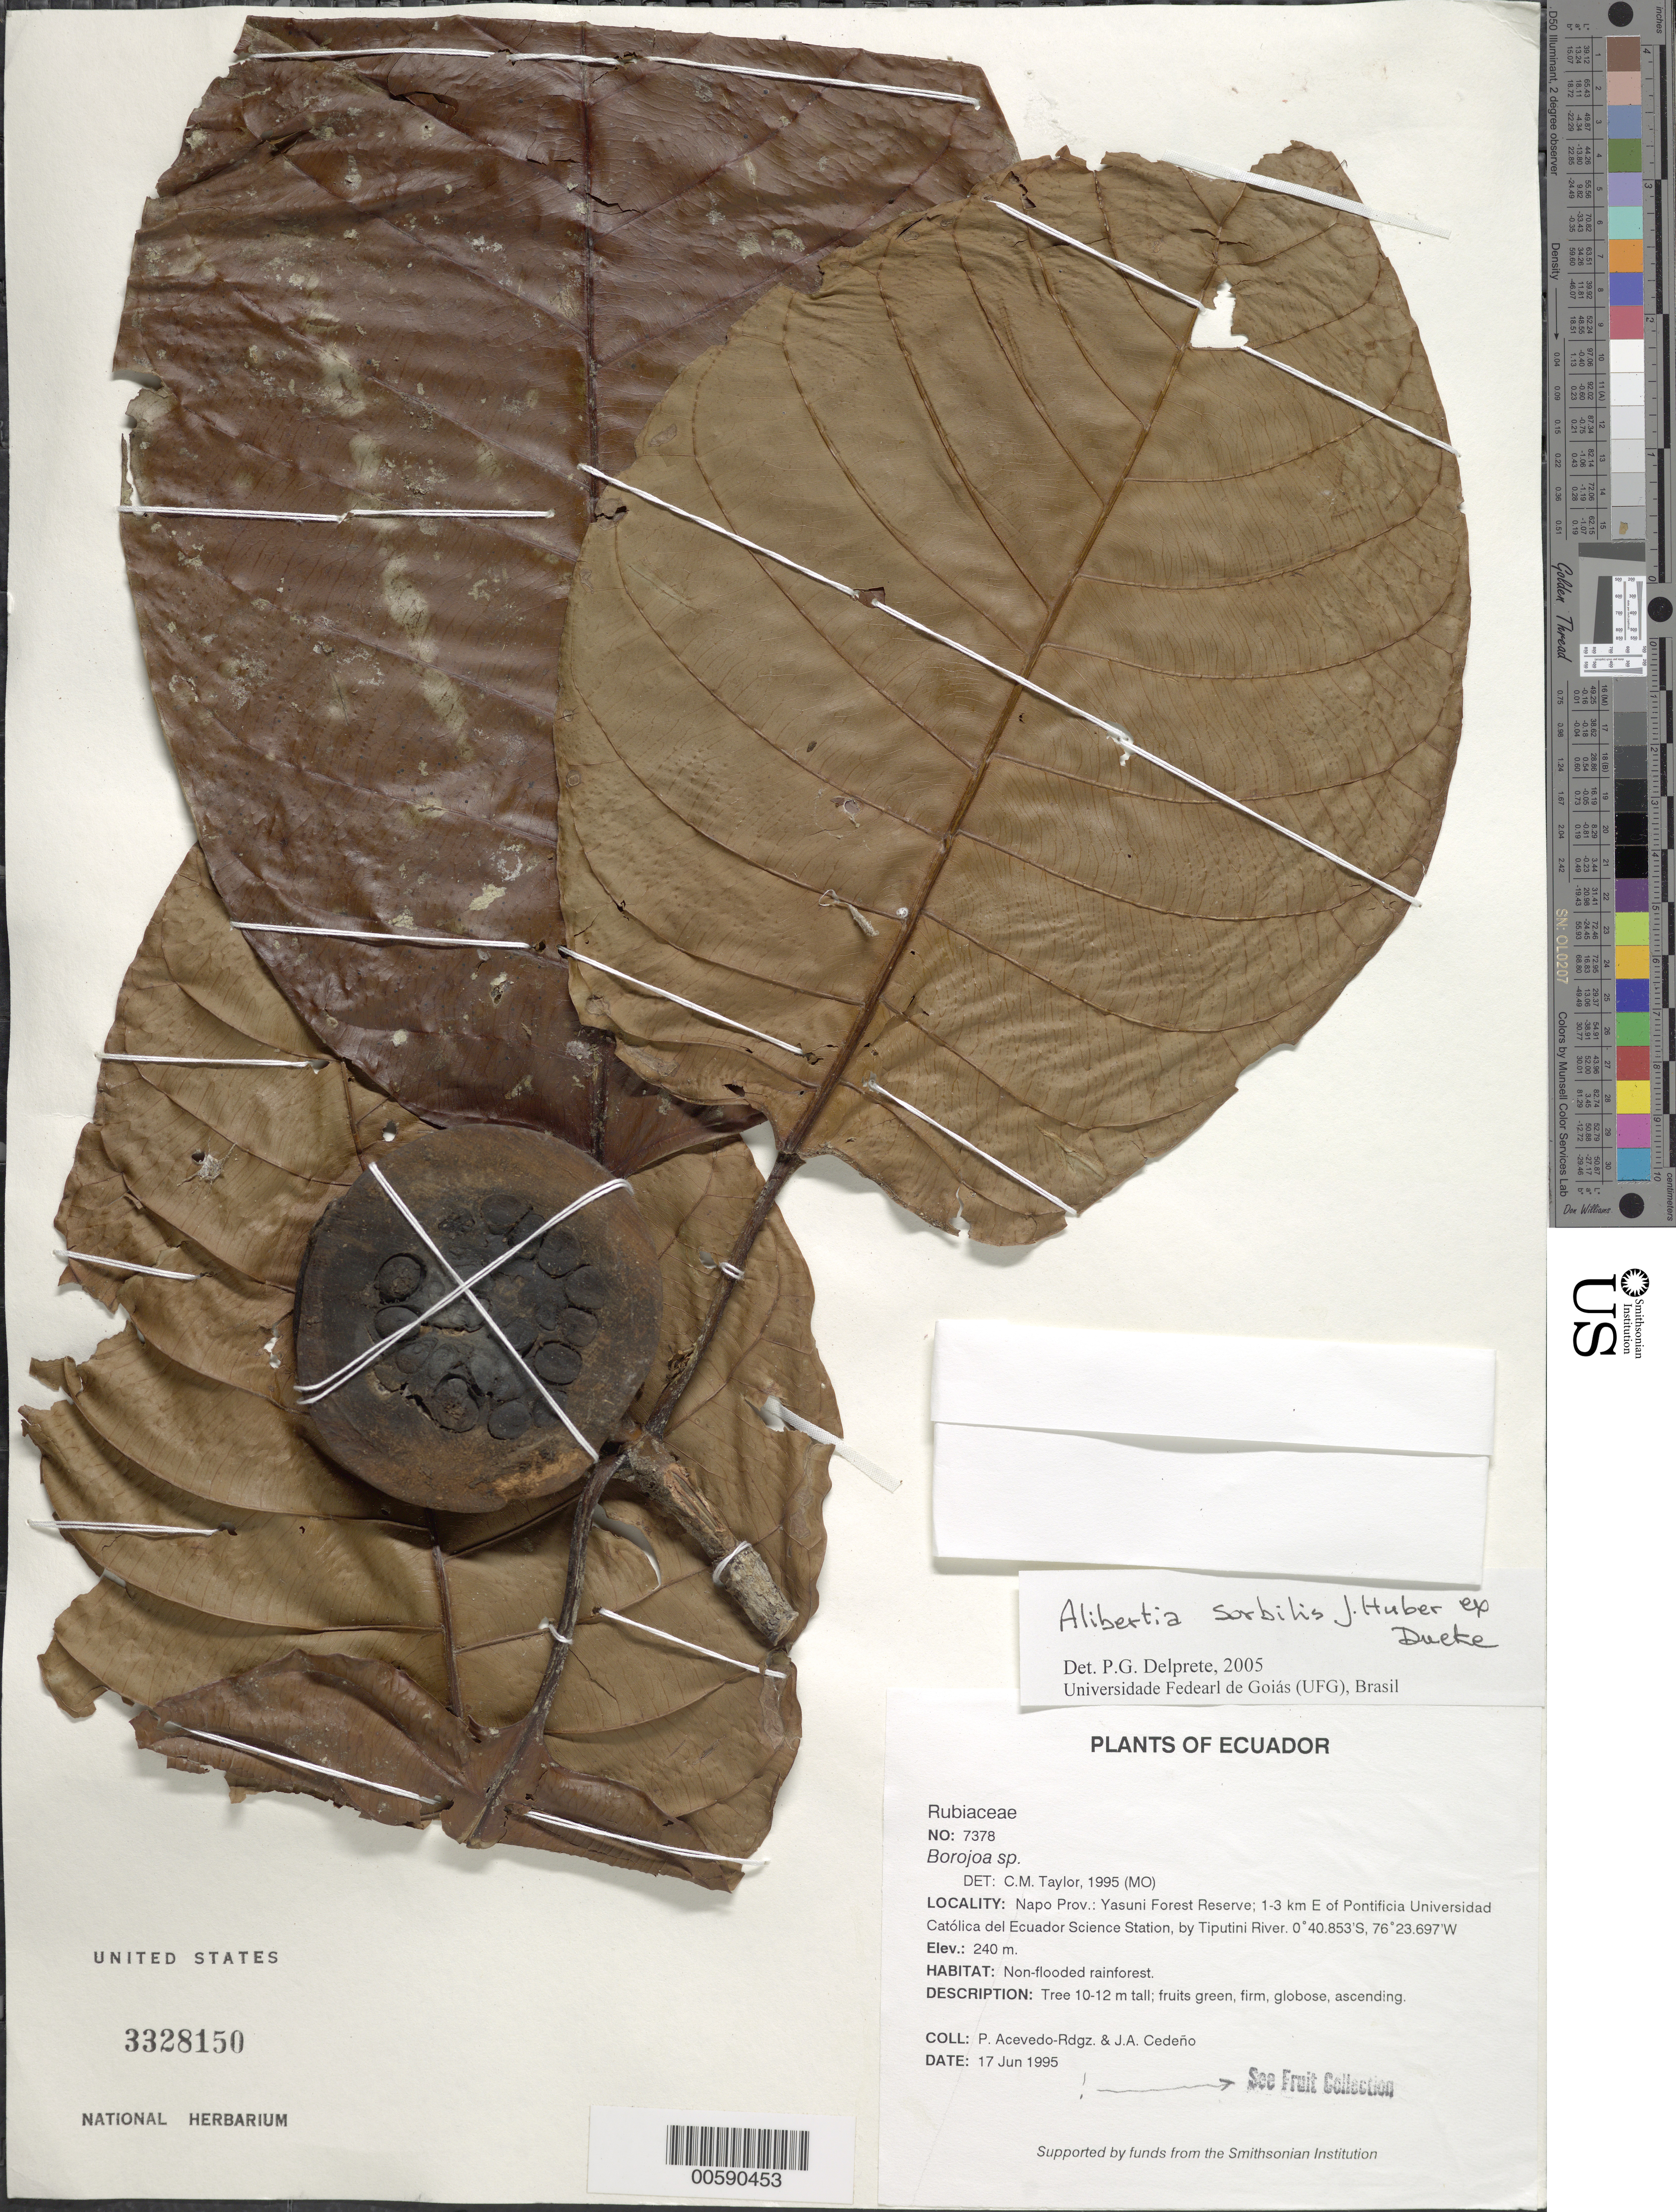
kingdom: Plantae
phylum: Tracheophyta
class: Magnoliopsida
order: Gentianales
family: Rubiaceae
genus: Agouticarpa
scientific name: Agouticarpa isernii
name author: (Standl.) C.H. Perss.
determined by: Taylor, Charlotte M.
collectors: P. Acevedo-Rodr. & J. A. Cedeño M.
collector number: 7378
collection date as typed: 17 Jun 1995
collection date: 1995-06-17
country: Ecuador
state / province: Napo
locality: Napo Prov.: Yasuni Forest Reserve; 1-3 km E of Pontificia Universidad Católica del Ecuador Science Station by Tiputini River.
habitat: Non-flooded rainforest.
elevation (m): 240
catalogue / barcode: US 3328150